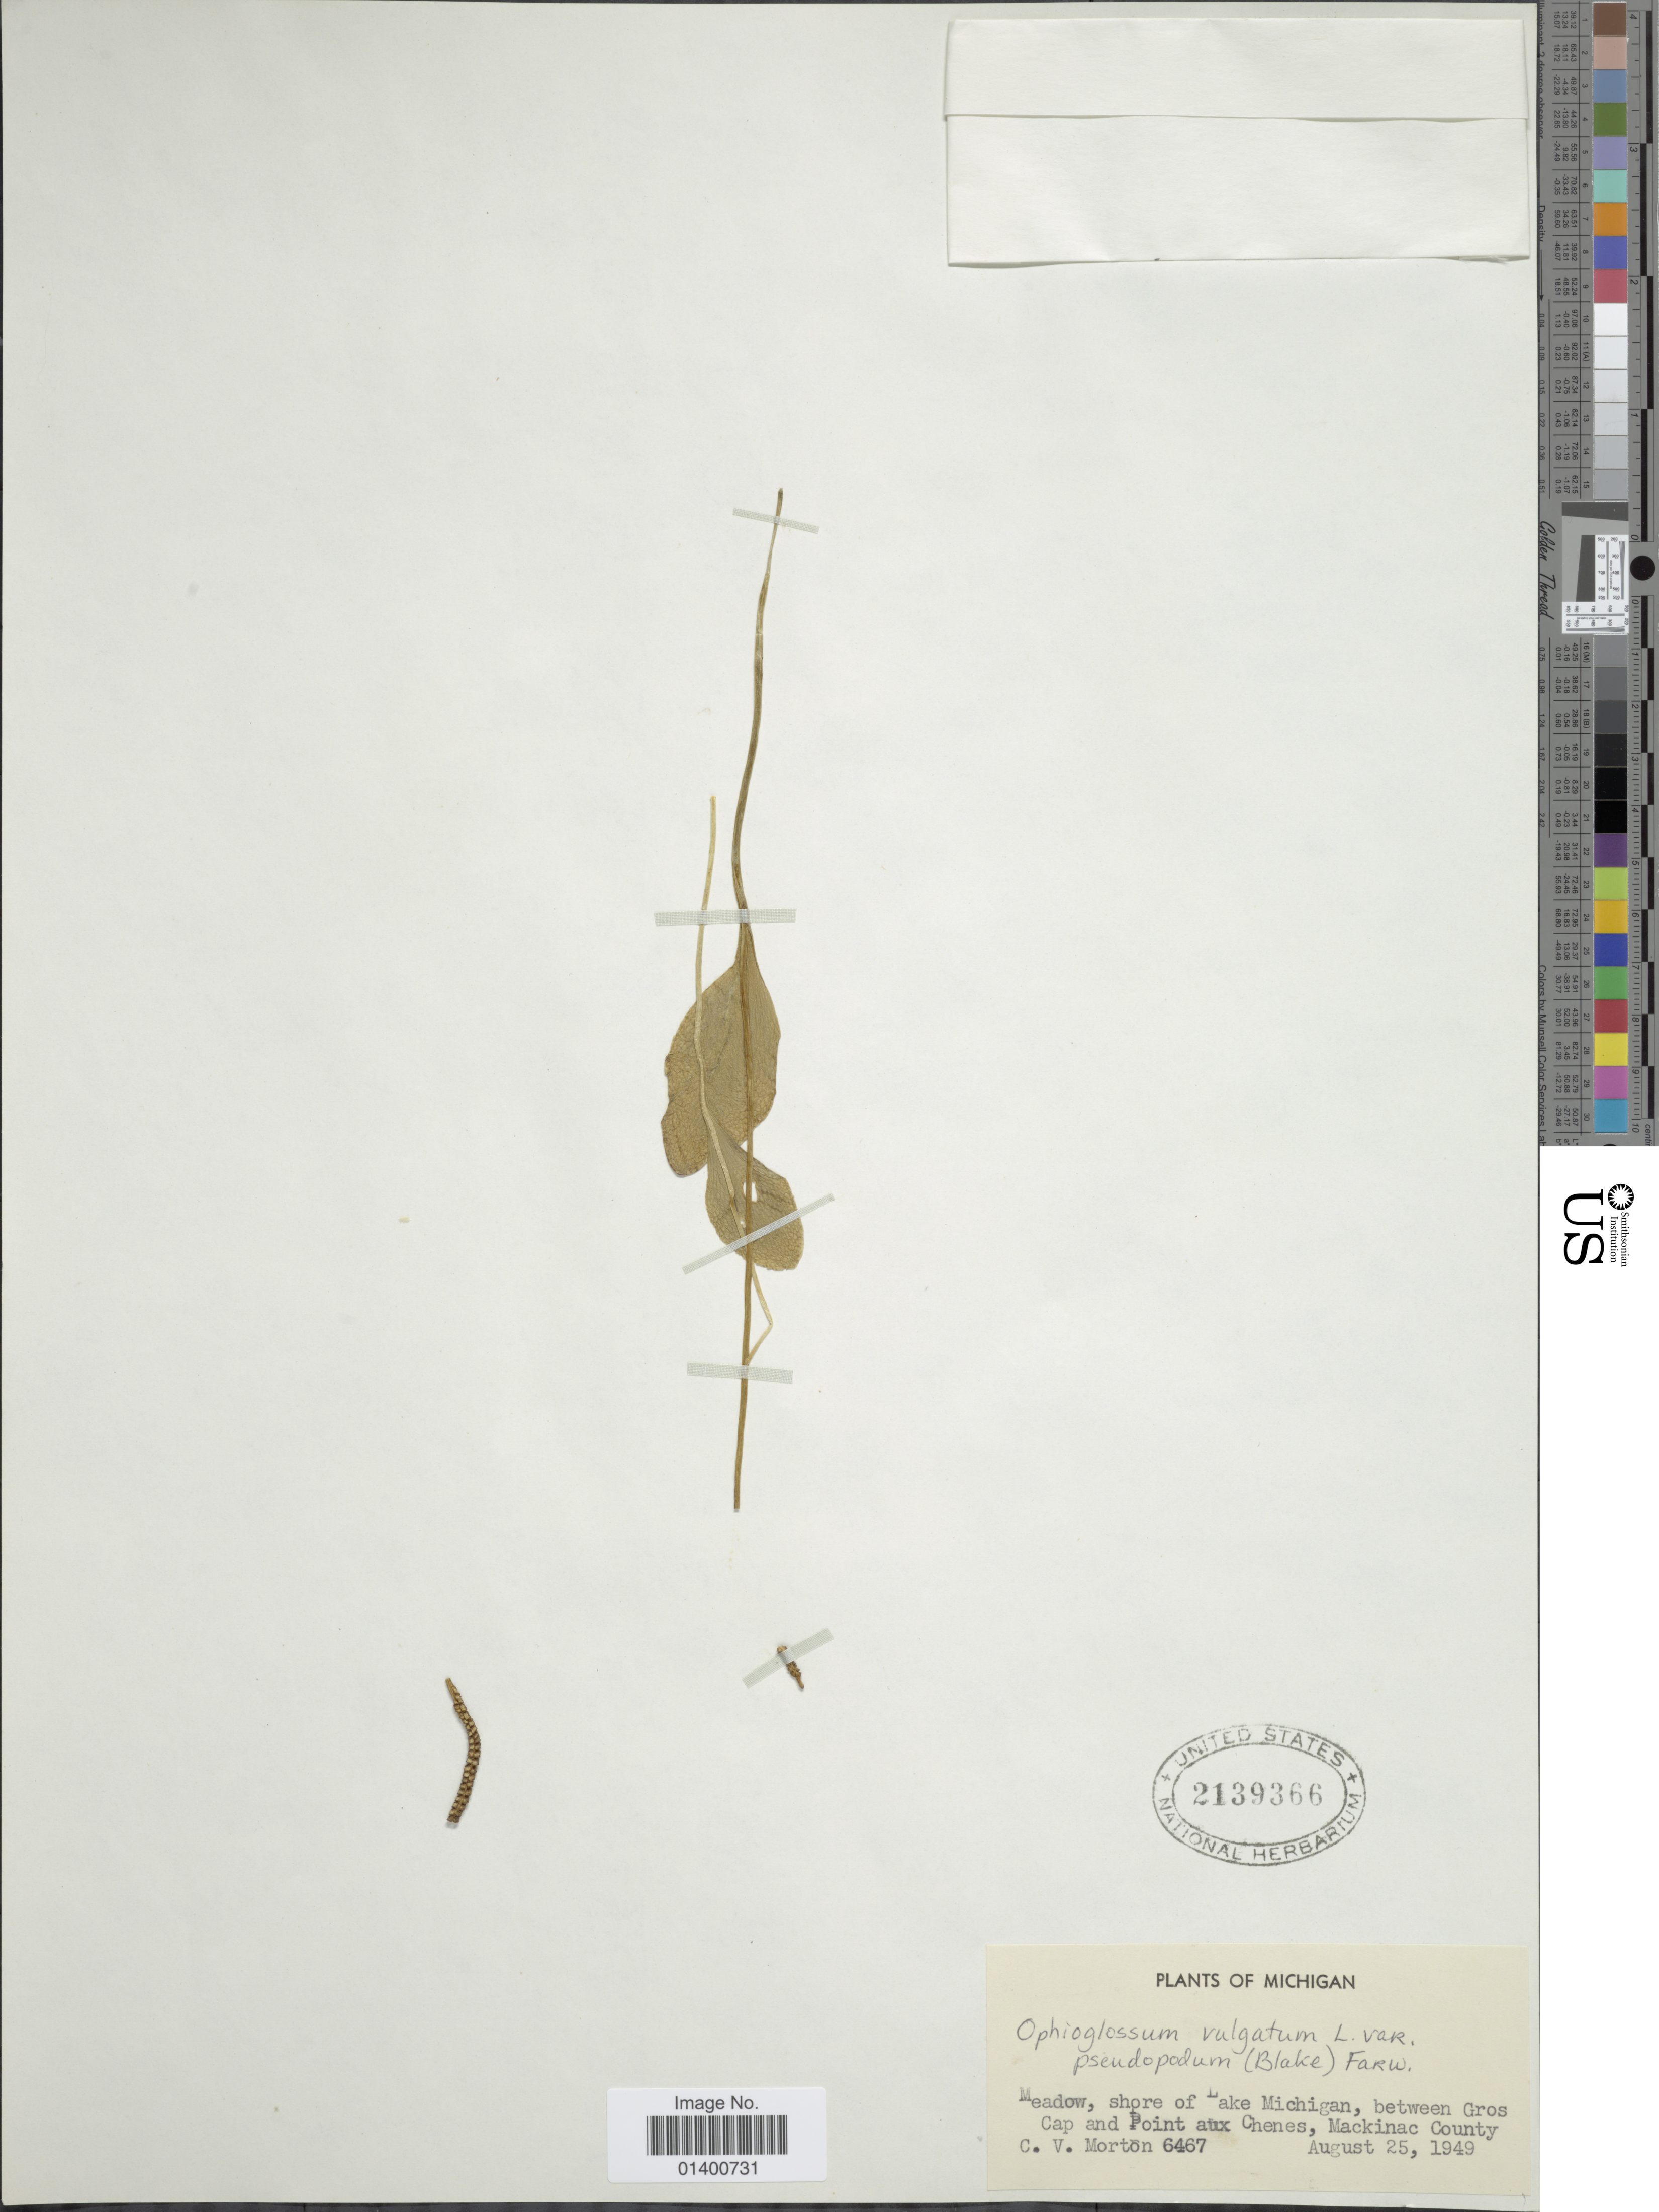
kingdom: Plantae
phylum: Tracheophyta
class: Polypodiopsida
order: Ophioglossales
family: Ophioglossaceae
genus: Ophioglossum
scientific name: Ophioglossum vulgatum var. pseudopodum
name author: (S.F. Blake) Farw.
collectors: C. V. Morton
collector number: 6467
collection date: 1949-08-25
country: United States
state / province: Michigan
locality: Shore of Lake Michigan, between Gros Cap and Point aux Chenes, Mackinac County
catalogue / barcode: US 2139366